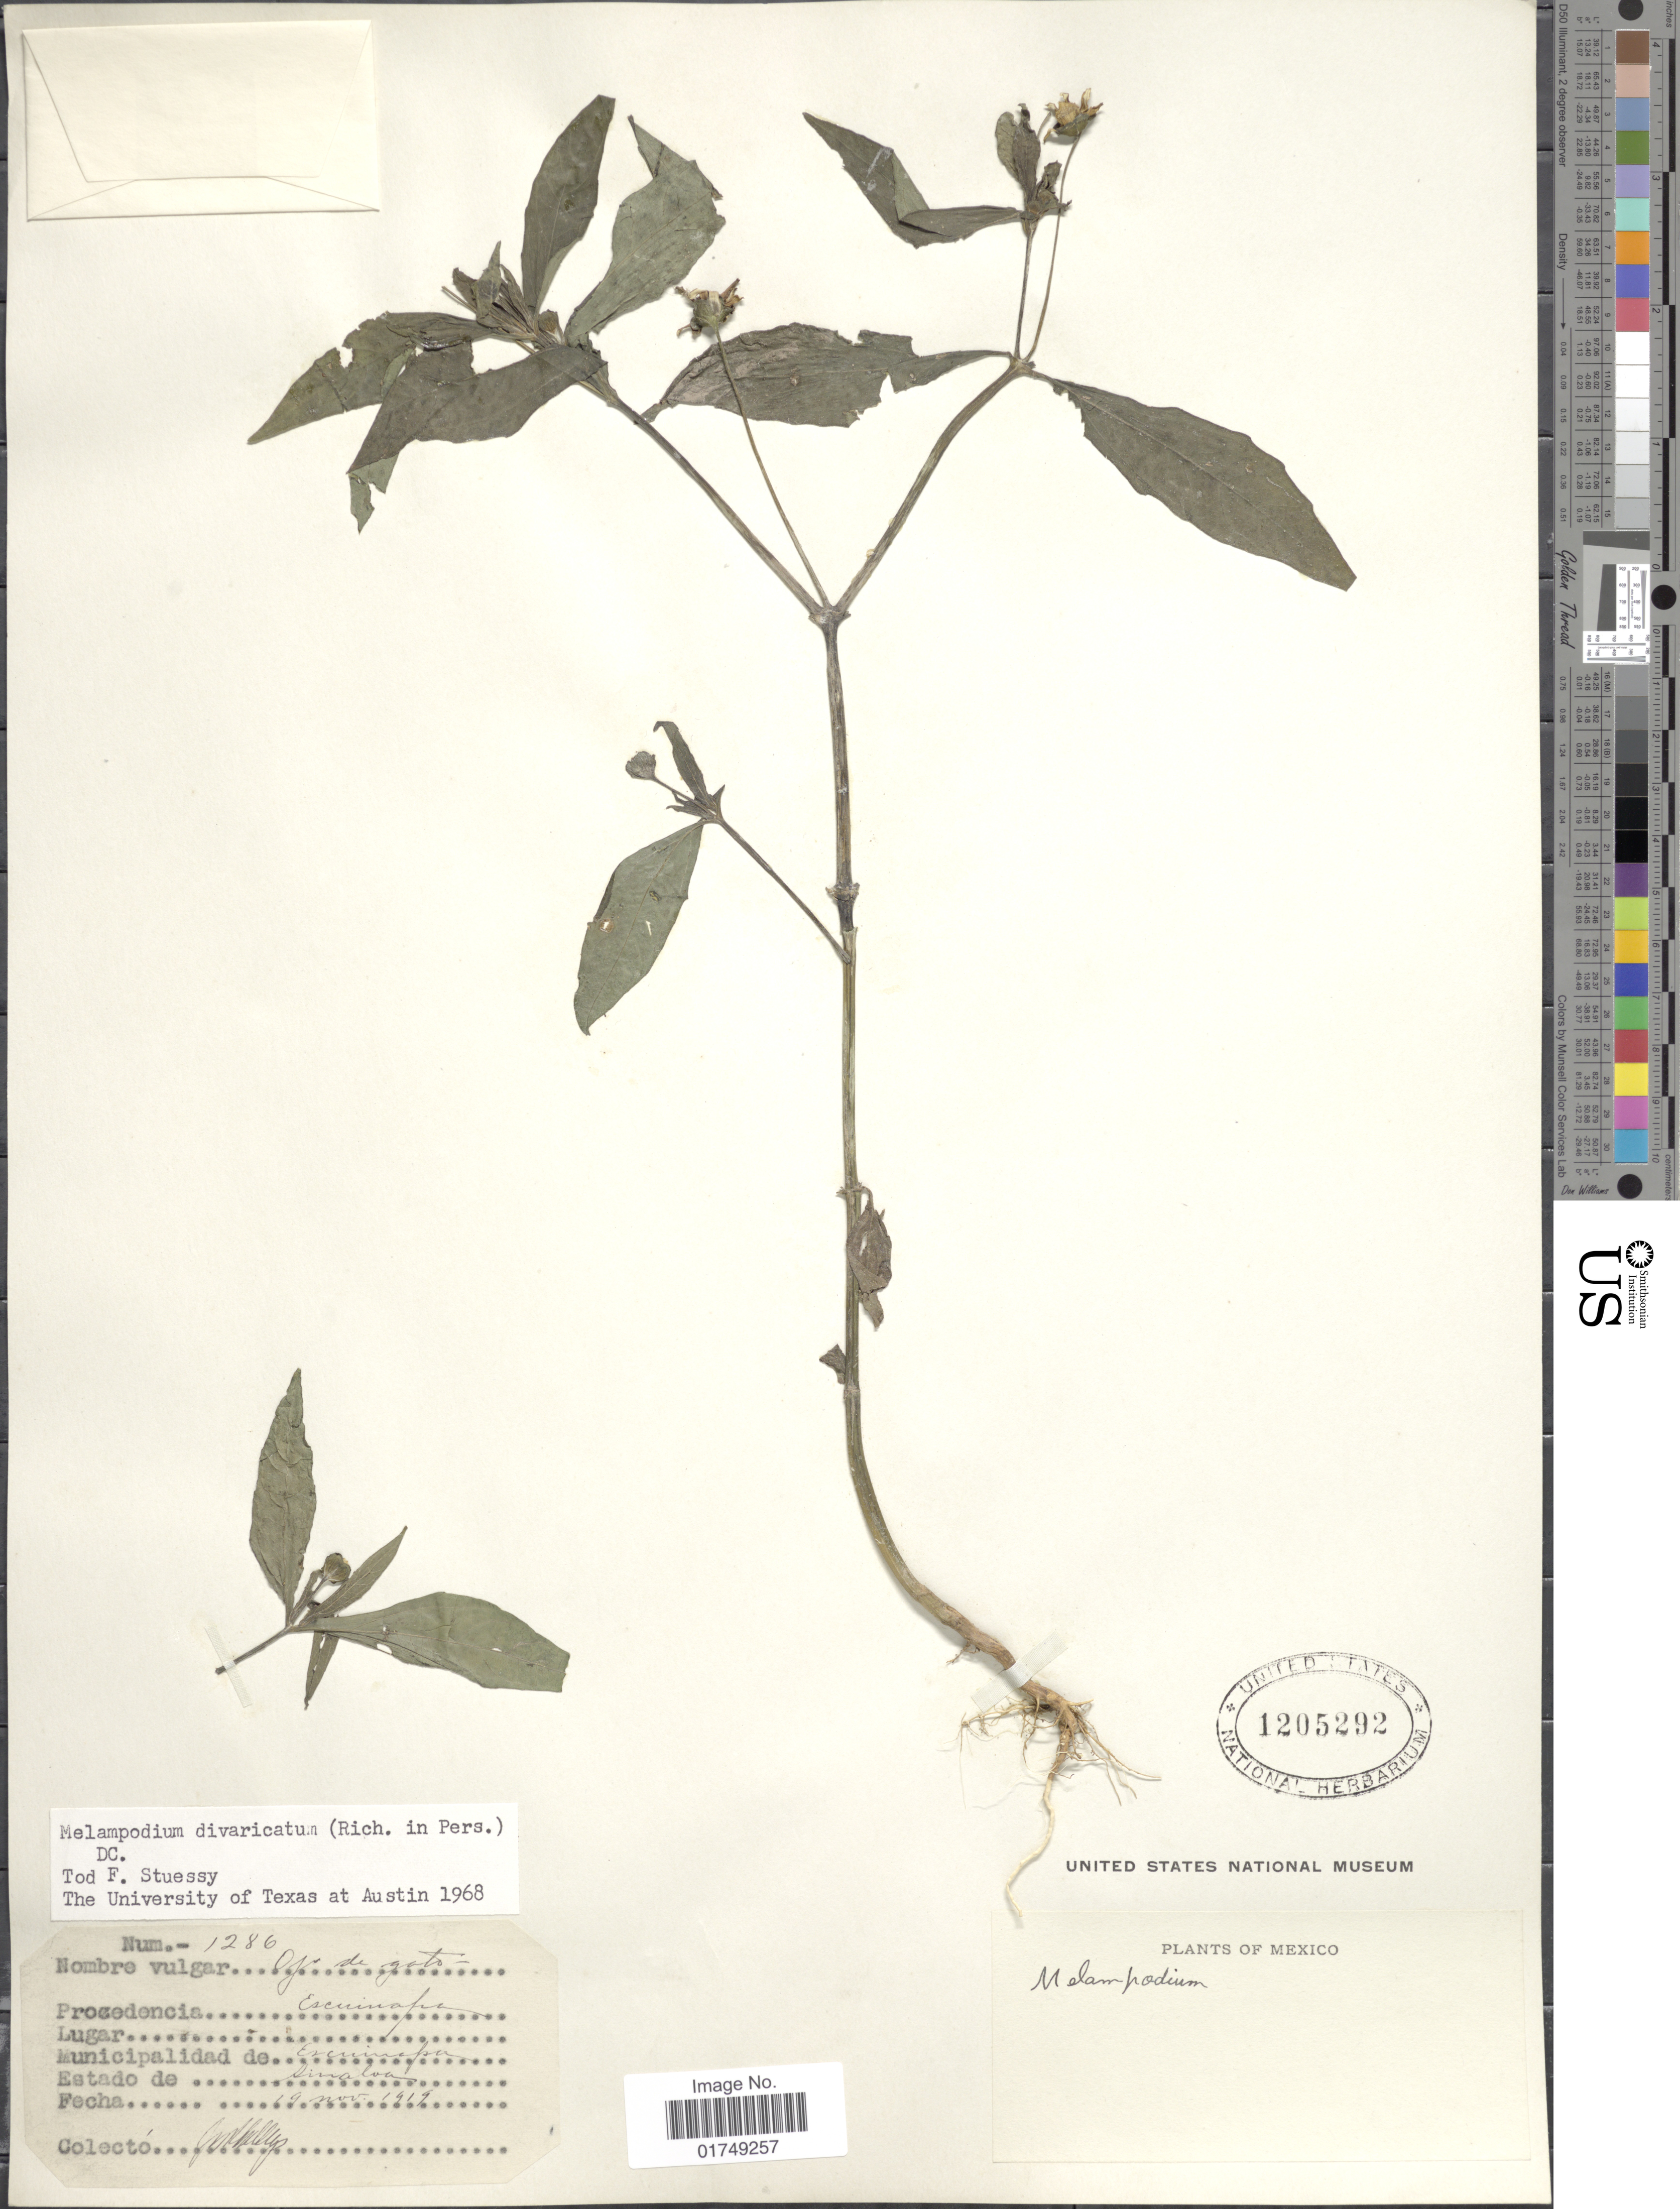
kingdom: Plantae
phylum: Tracheophyta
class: Magnoliopsida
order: Asterales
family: Asteraceae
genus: Melampodium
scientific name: Melampodium divaricatum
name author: (Rich.) DC.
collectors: J. Gallegos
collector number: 1286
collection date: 1919-11-19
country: Mexico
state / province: Sinaloa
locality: Escuinapa, Municipalidad de Escuinapa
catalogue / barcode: US 1205292